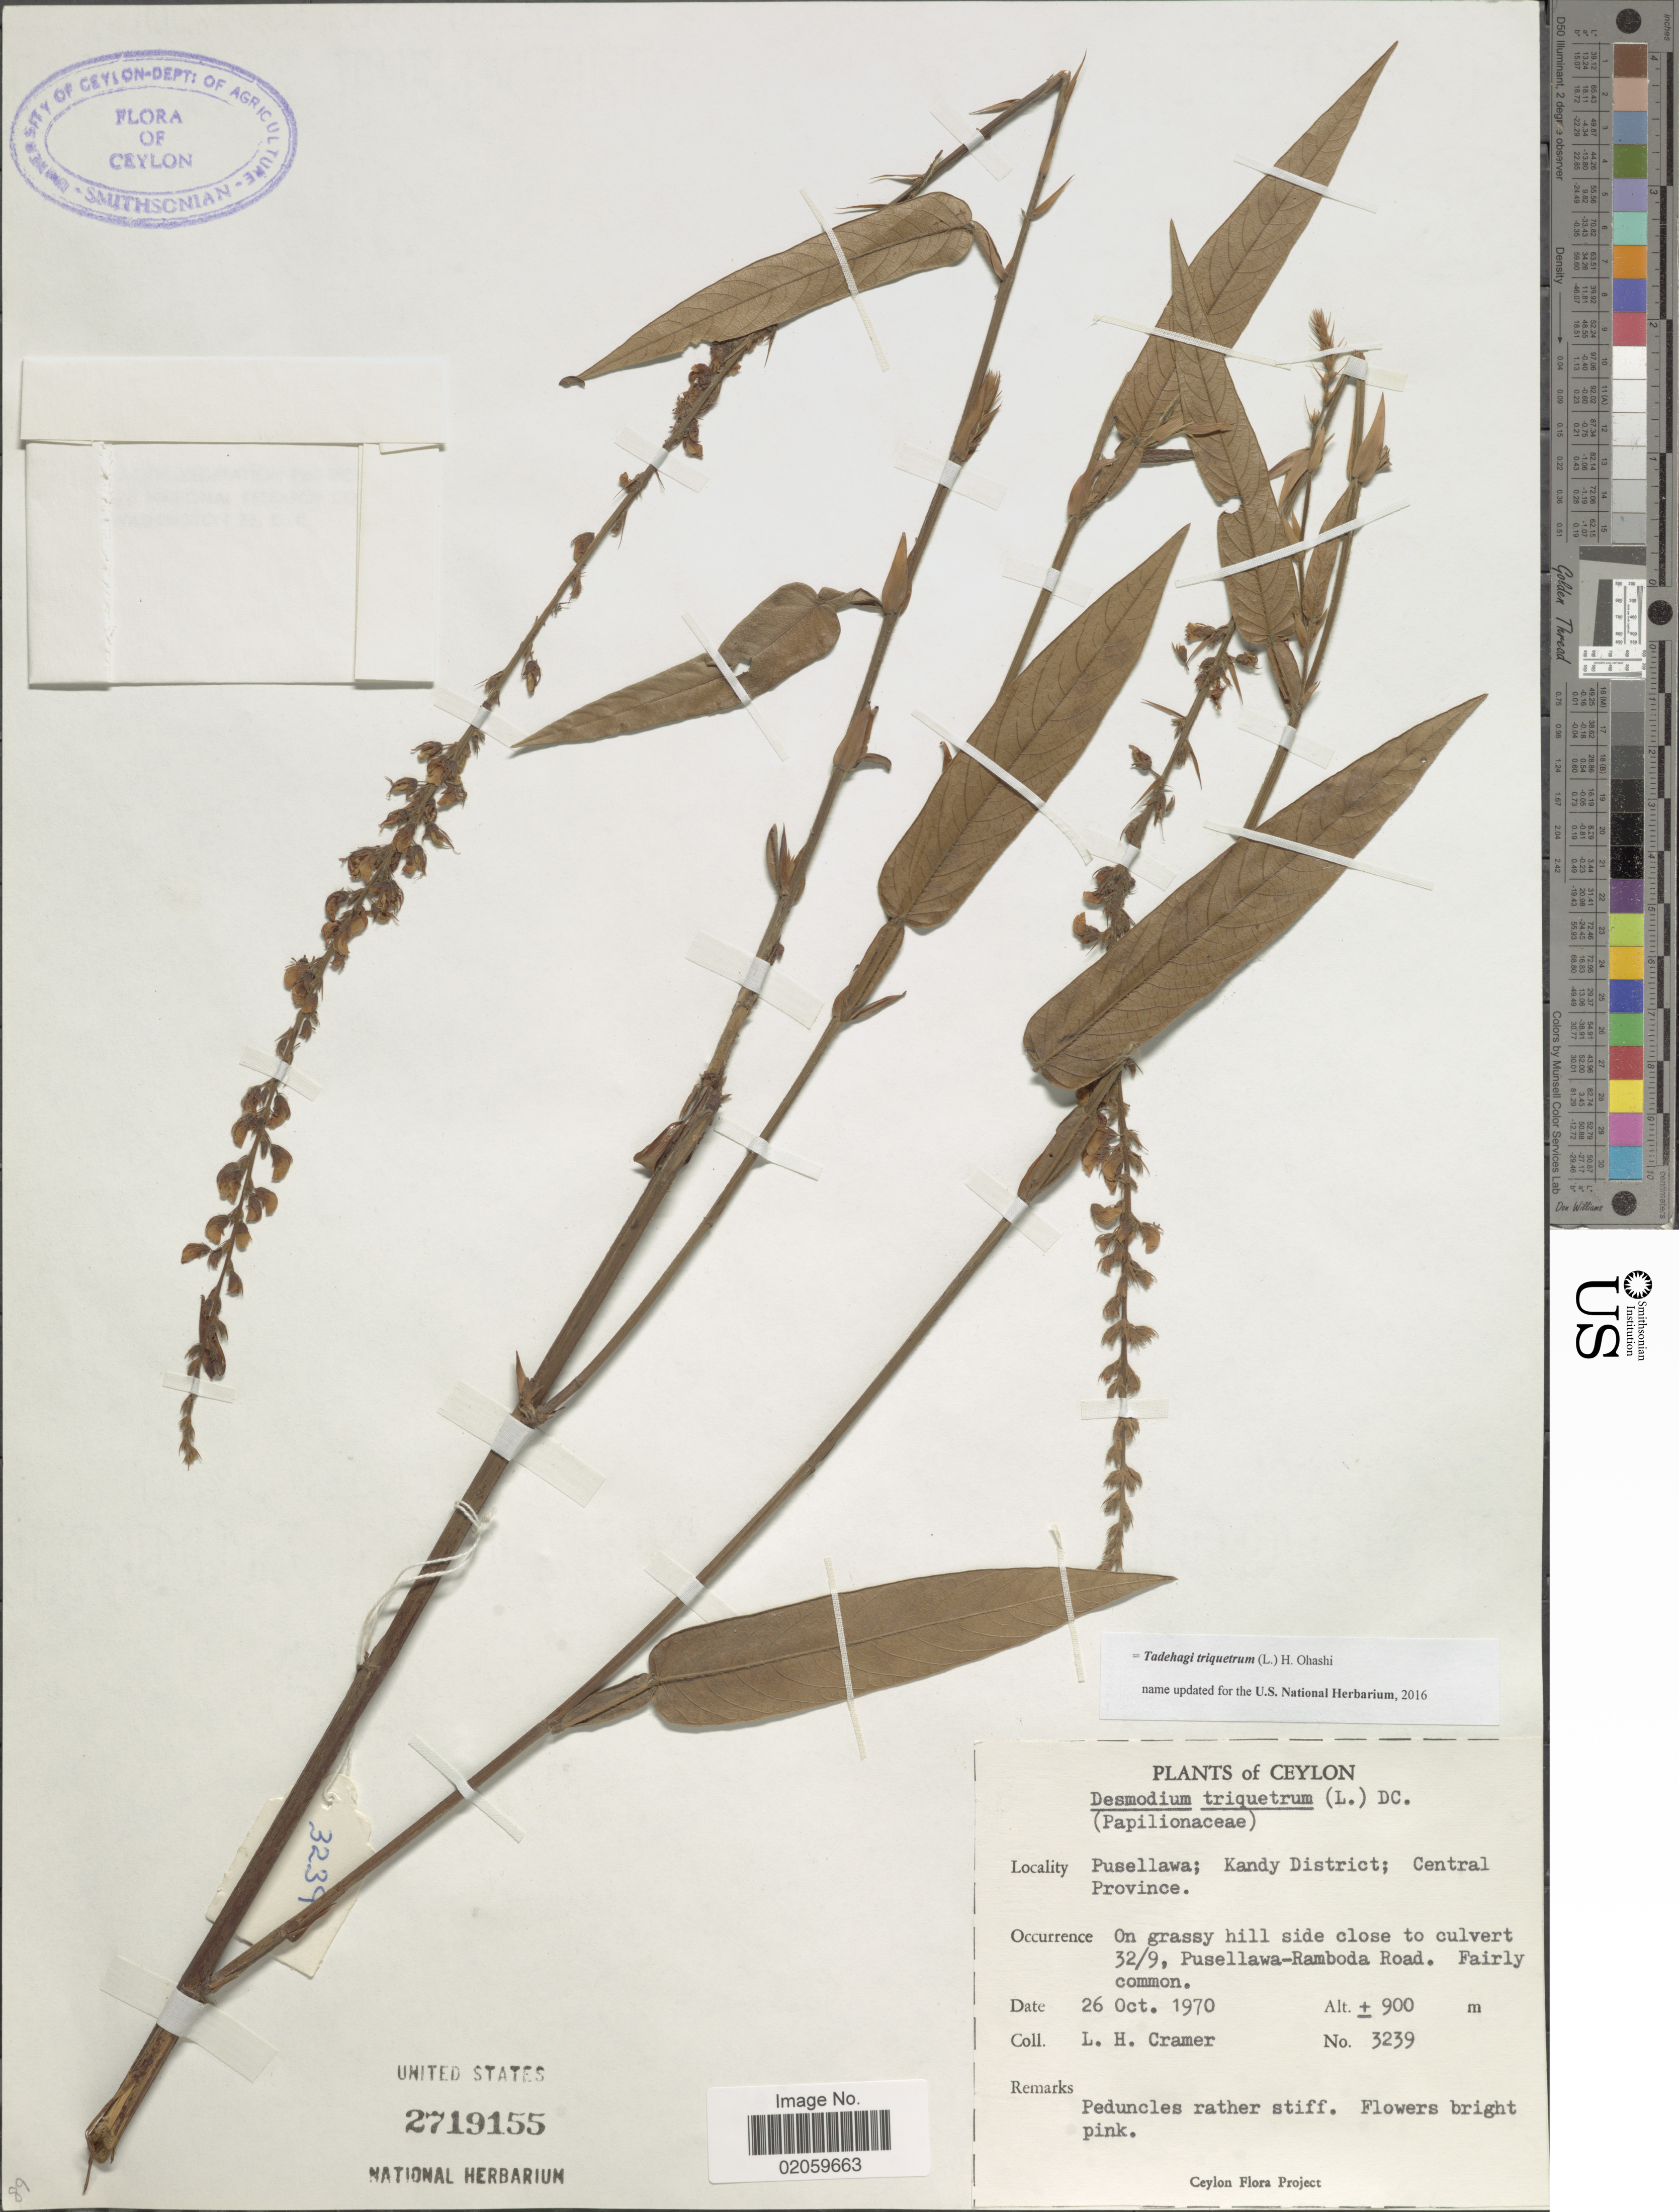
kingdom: Plantae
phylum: Tracheophyta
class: Magnoliopsida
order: Fabales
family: Fabaceae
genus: Tadehagi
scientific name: Tadehagi triquetrum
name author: (L.) H. Ohashi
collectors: L. H. Cramer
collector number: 3239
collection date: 1970-10-26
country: Sri Lanka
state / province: Central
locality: Ceylon, Pusellawa; Kandy District culvert 32/9, Pusellawa-Ramboda Road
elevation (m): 900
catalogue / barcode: US 2719155